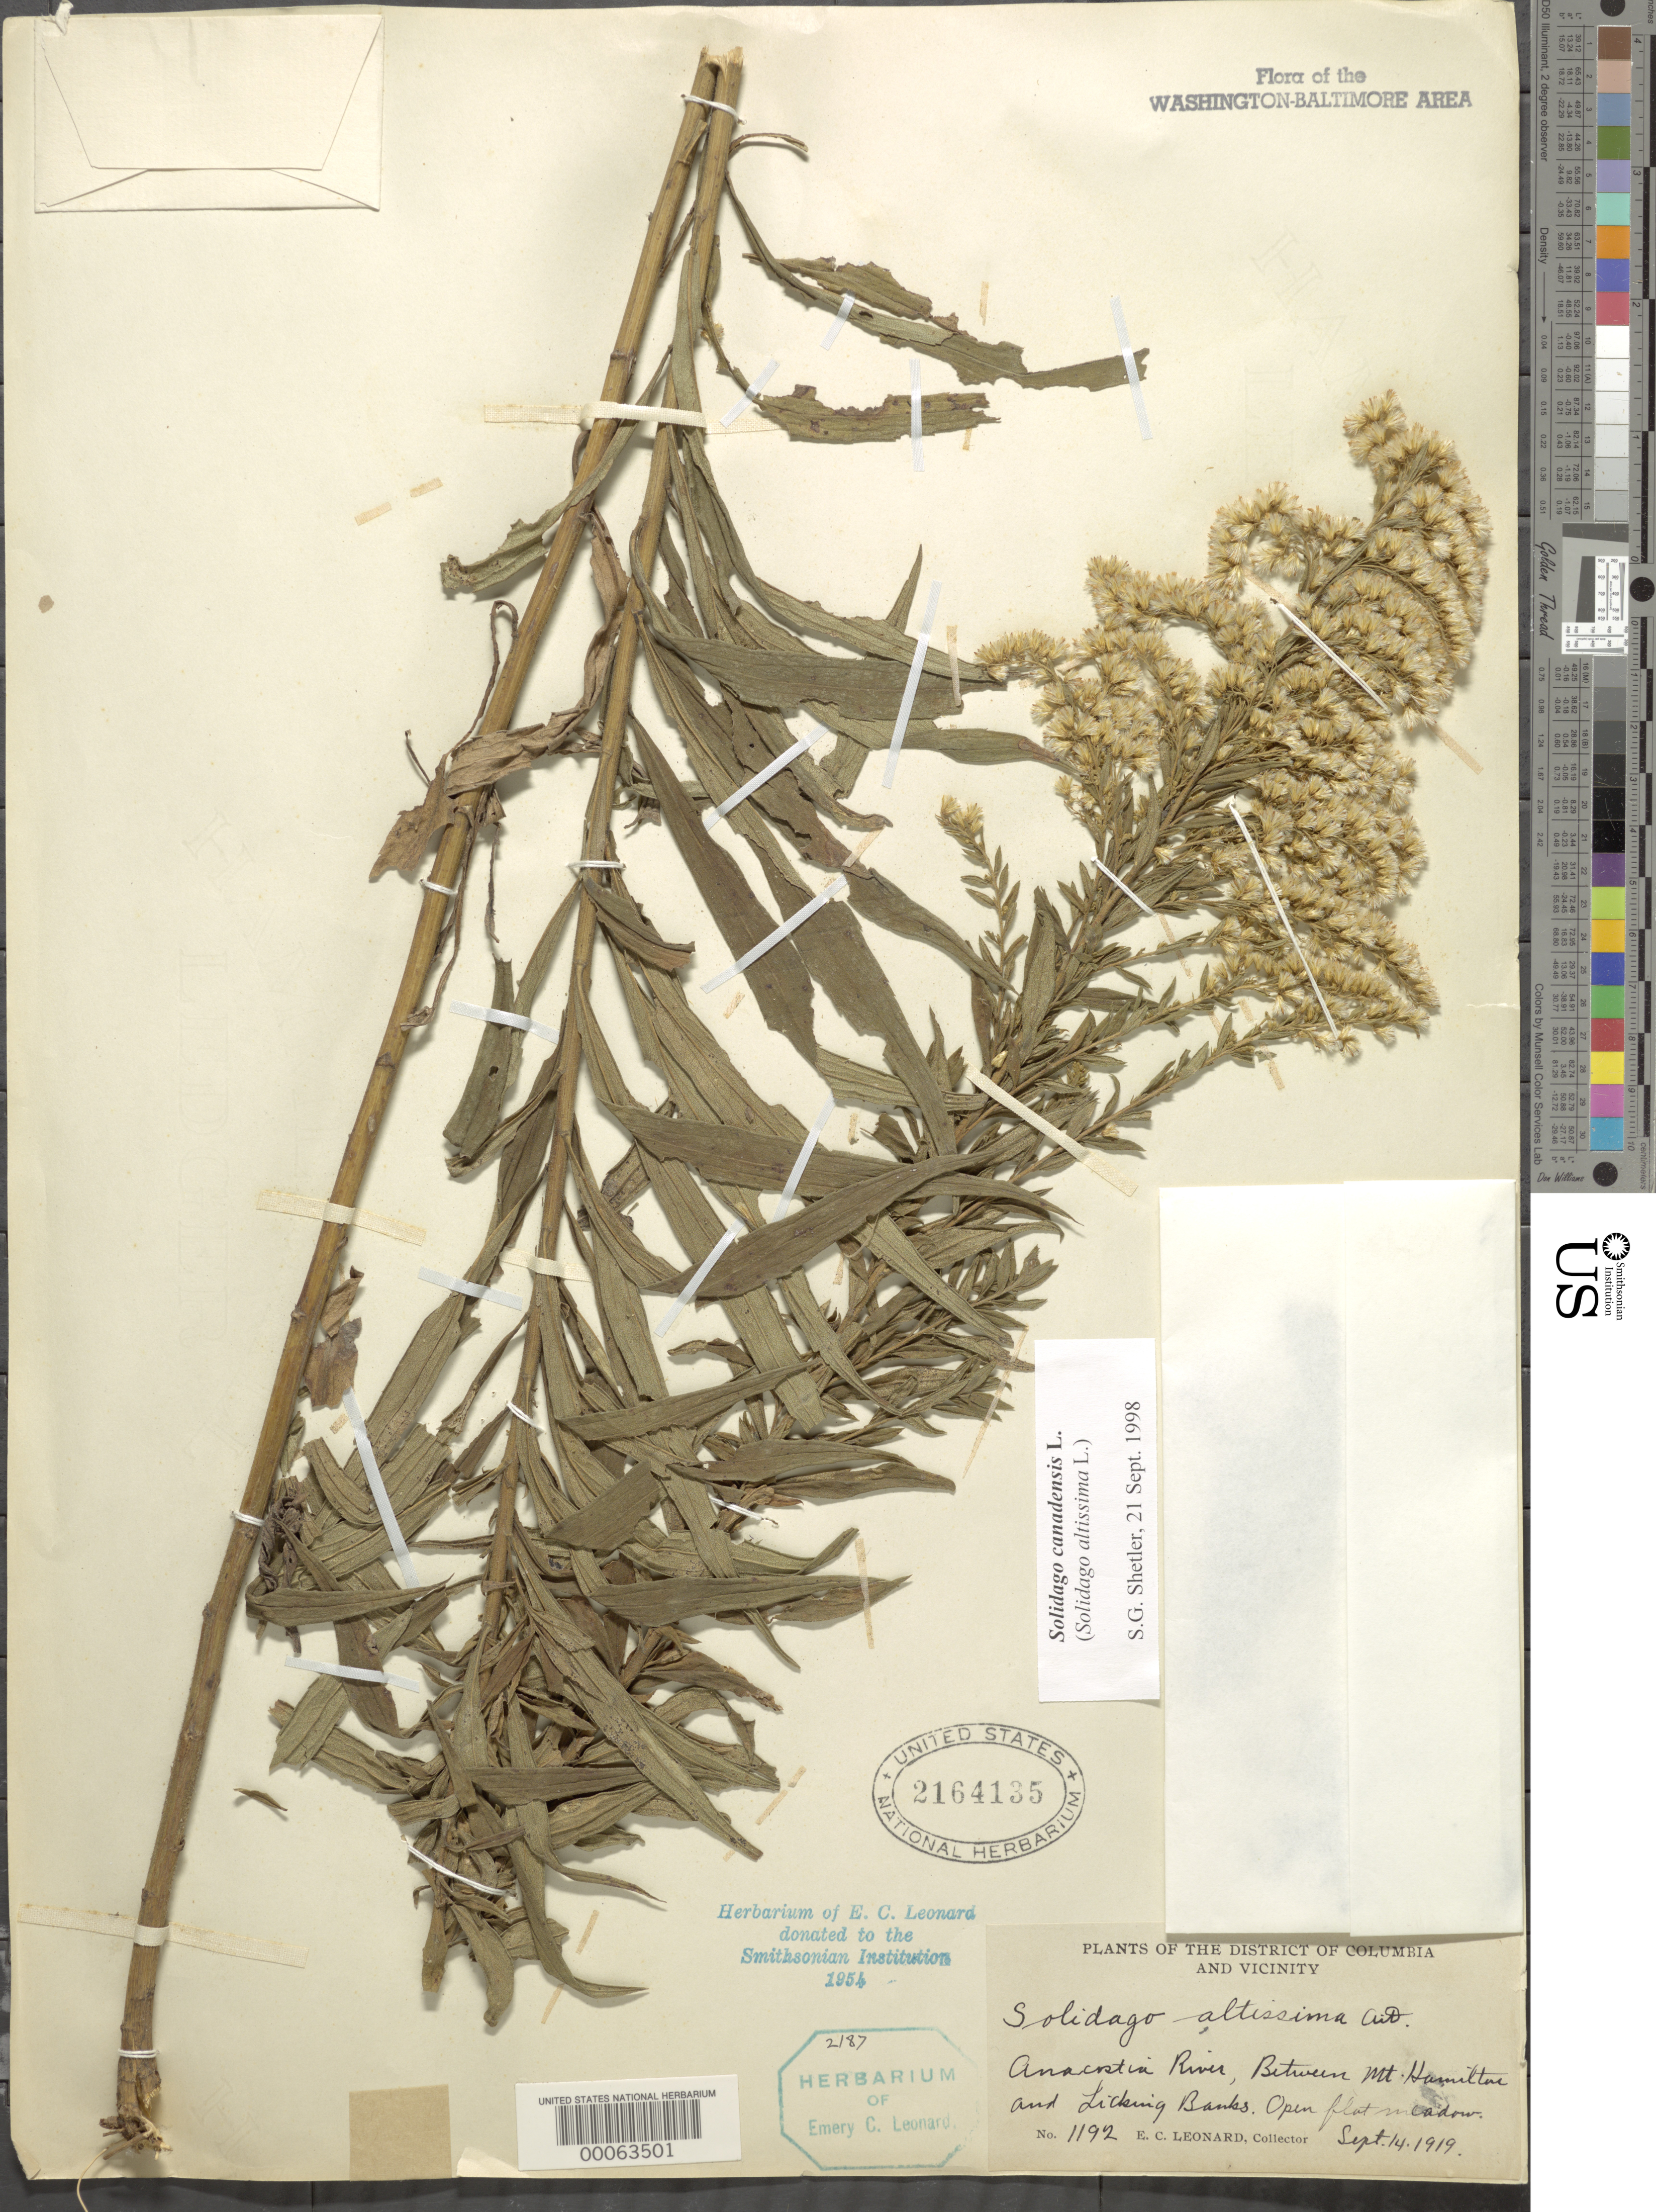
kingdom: Plantae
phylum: Tracheophyta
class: Magnoliopsida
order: Asterales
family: Asteraceae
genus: Solidago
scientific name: Solidago canadensis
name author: L.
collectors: E. C. Leonard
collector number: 1192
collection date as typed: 14 Sep 1919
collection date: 1919-09-14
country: United States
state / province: District of Columbia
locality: Anacostia River, between Mount Hamilton and Licking Banks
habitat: Open flat meadow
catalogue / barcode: US 2164135